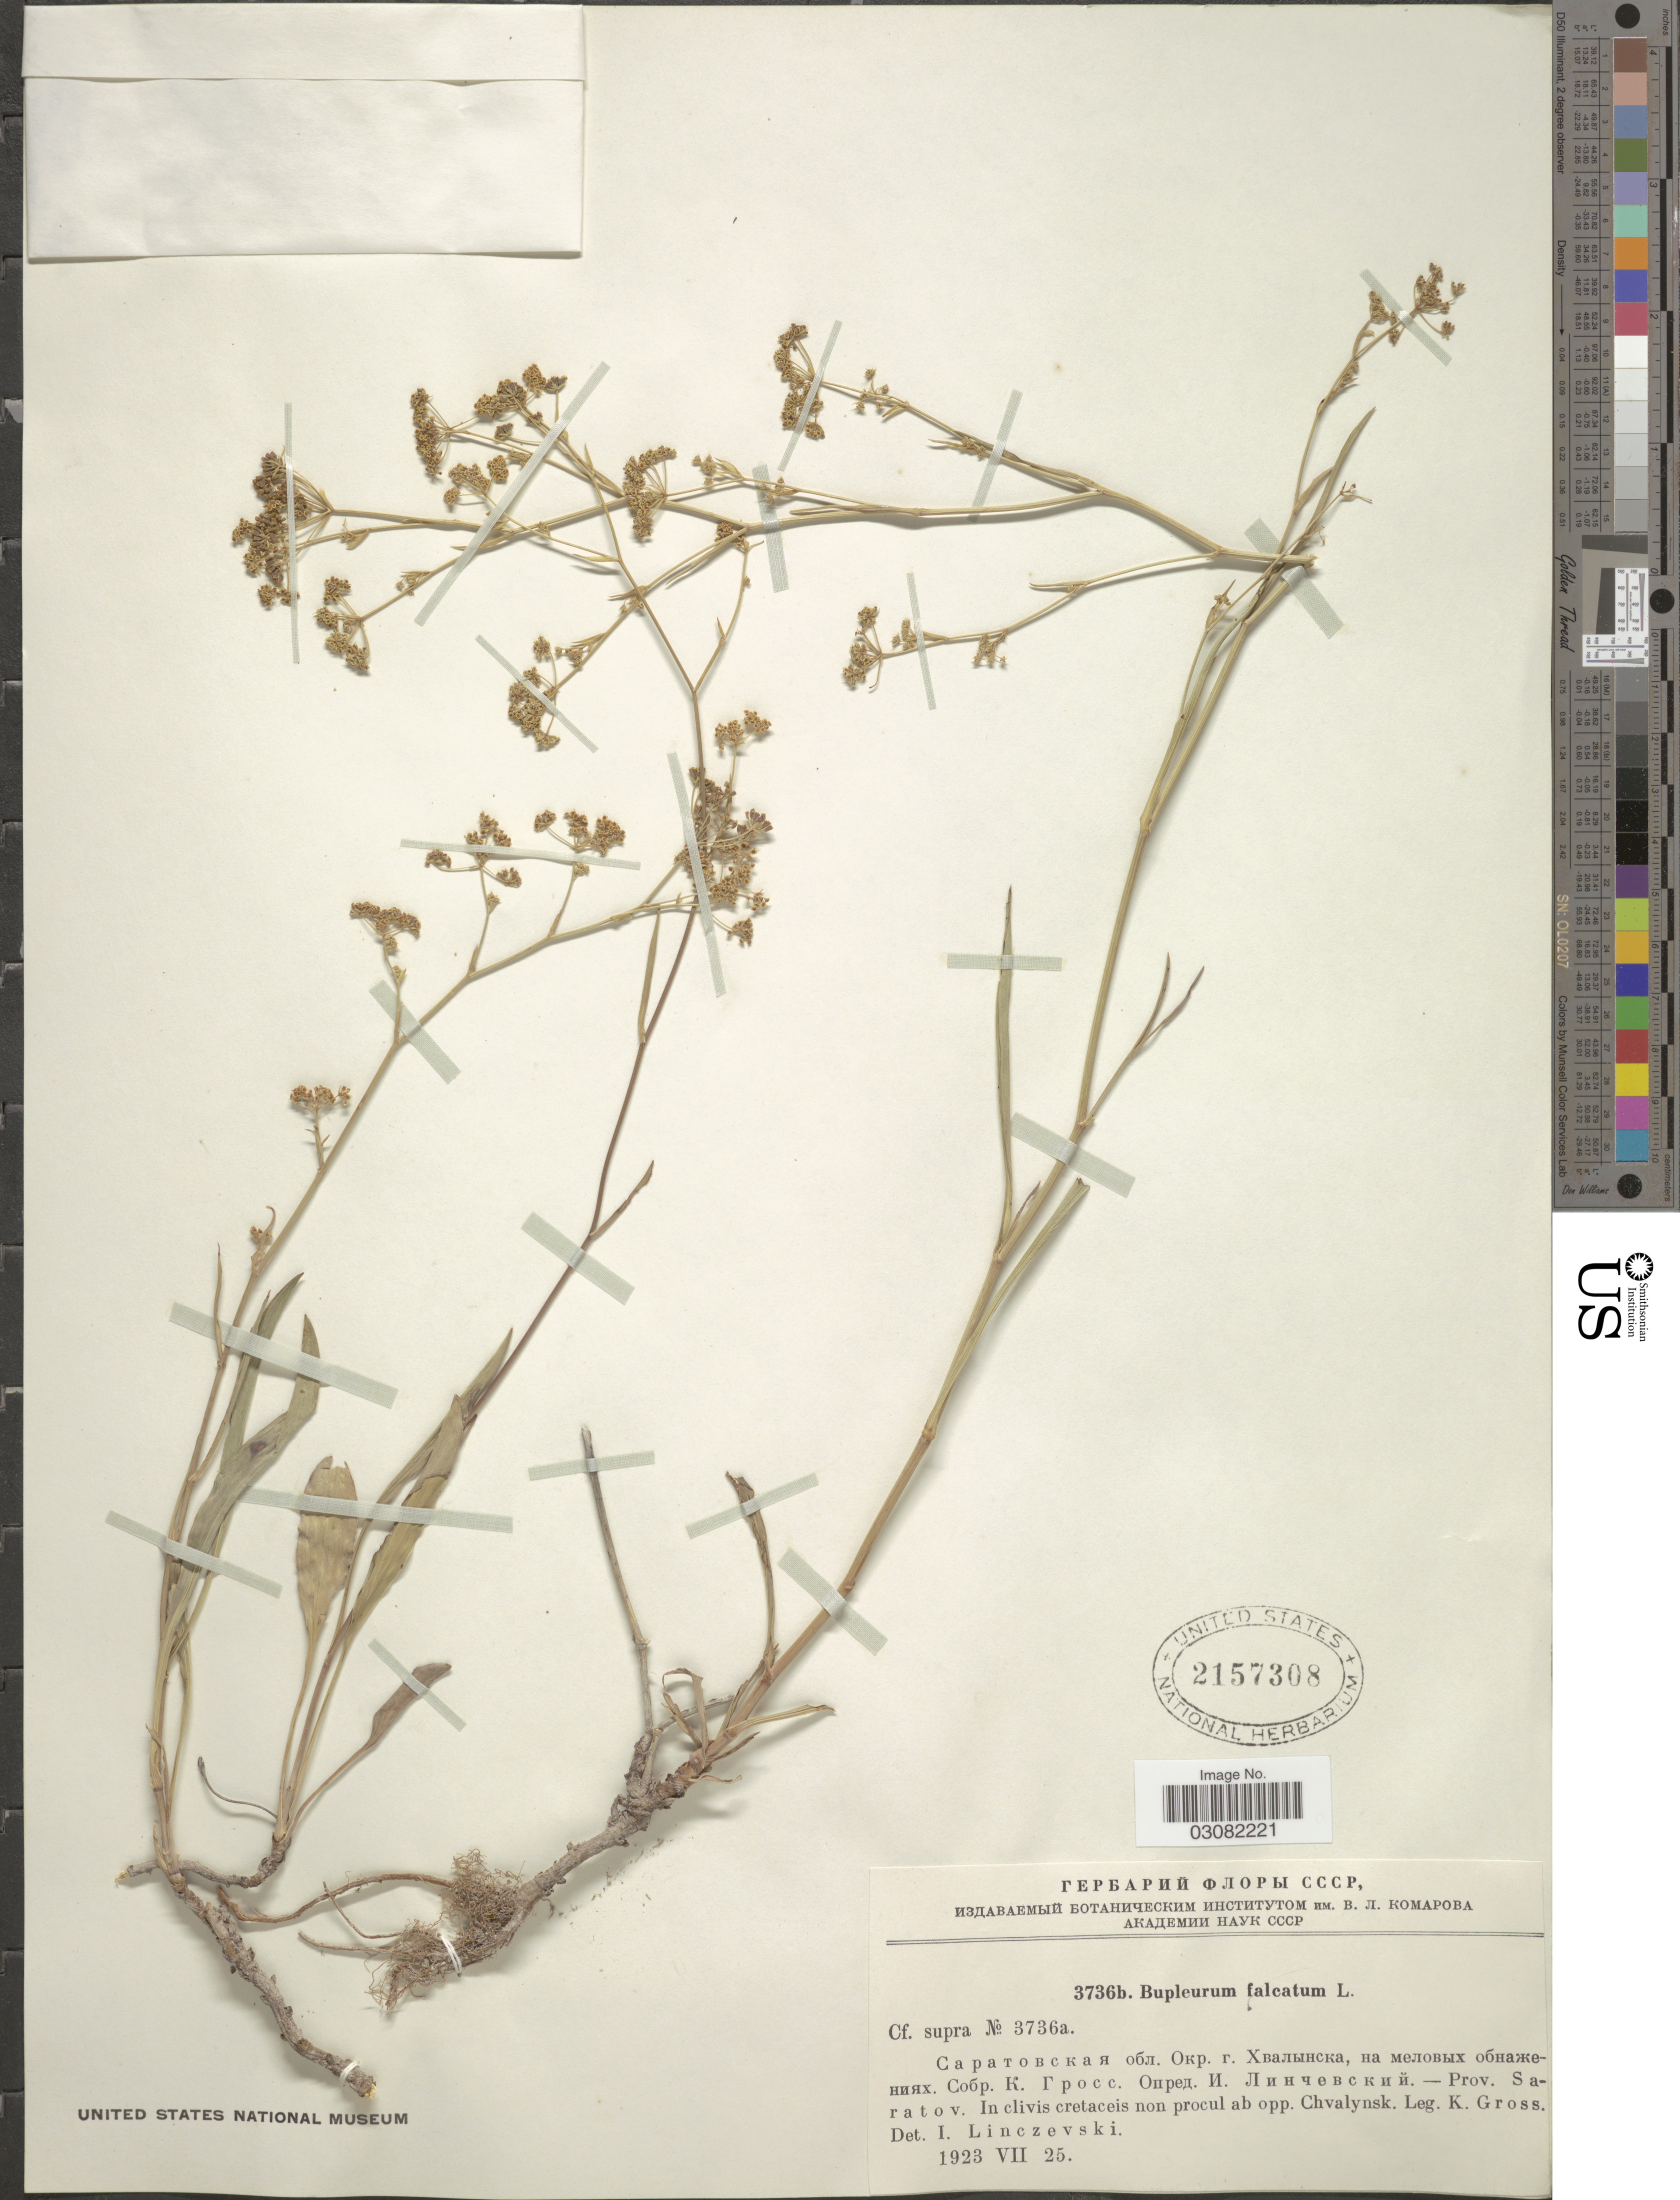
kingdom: Plantae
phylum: Tracheophyta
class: Magnoliopsida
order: Apiales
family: Apiaceae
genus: Bupleurum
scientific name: Bupleurum falcatum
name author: L.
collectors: K. Gross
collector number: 3736b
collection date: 1923-07-25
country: Russian Federation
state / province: Saratov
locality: Prov. Saratov. In clivis cretaceis non procul ab opp. Chvalynsk.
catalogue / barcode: US 2157308